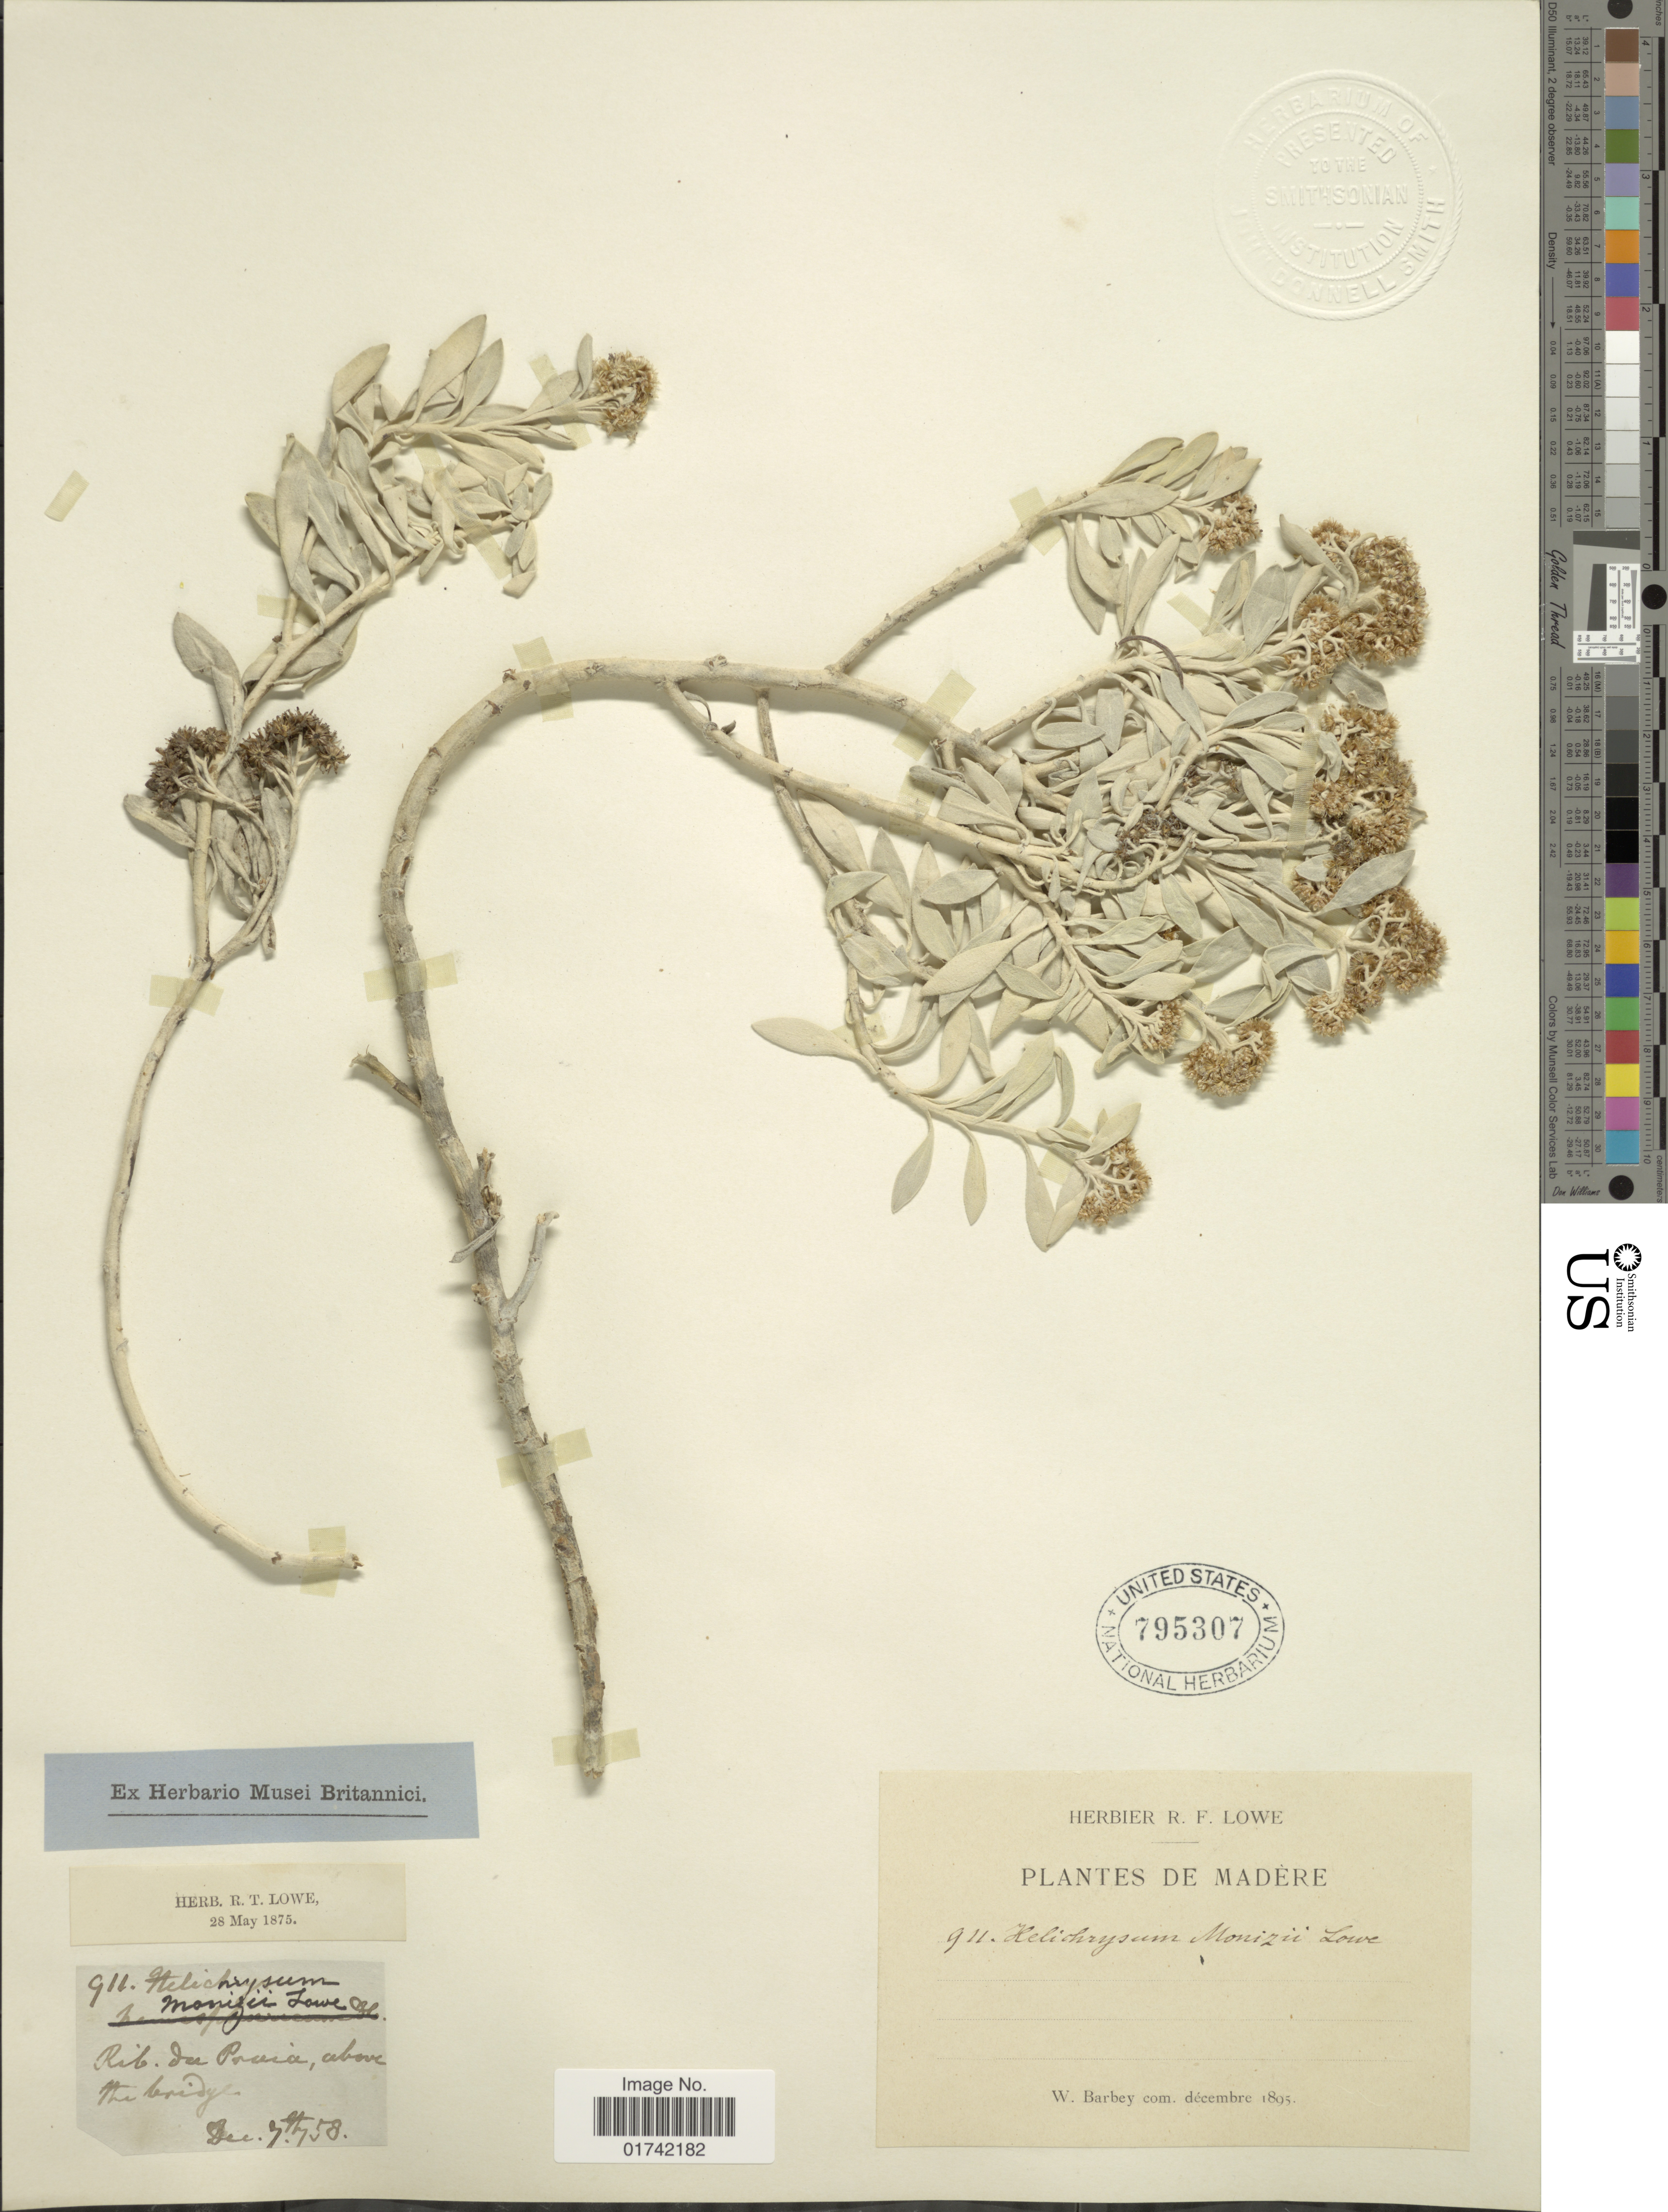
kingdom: Plantae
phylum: Tracheophyta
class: Magnoliopsida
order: Asterales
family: Asteraceae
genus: Helichrysum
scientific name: Helichrysum monizii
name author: Lowe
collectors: ex herb. R. F. Lowe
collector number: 911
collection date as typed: Transcribed d/m/y: 7/12/58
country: Portugal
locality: Madere, Rib du Pavia, above N. bridge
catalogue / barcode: US 795307